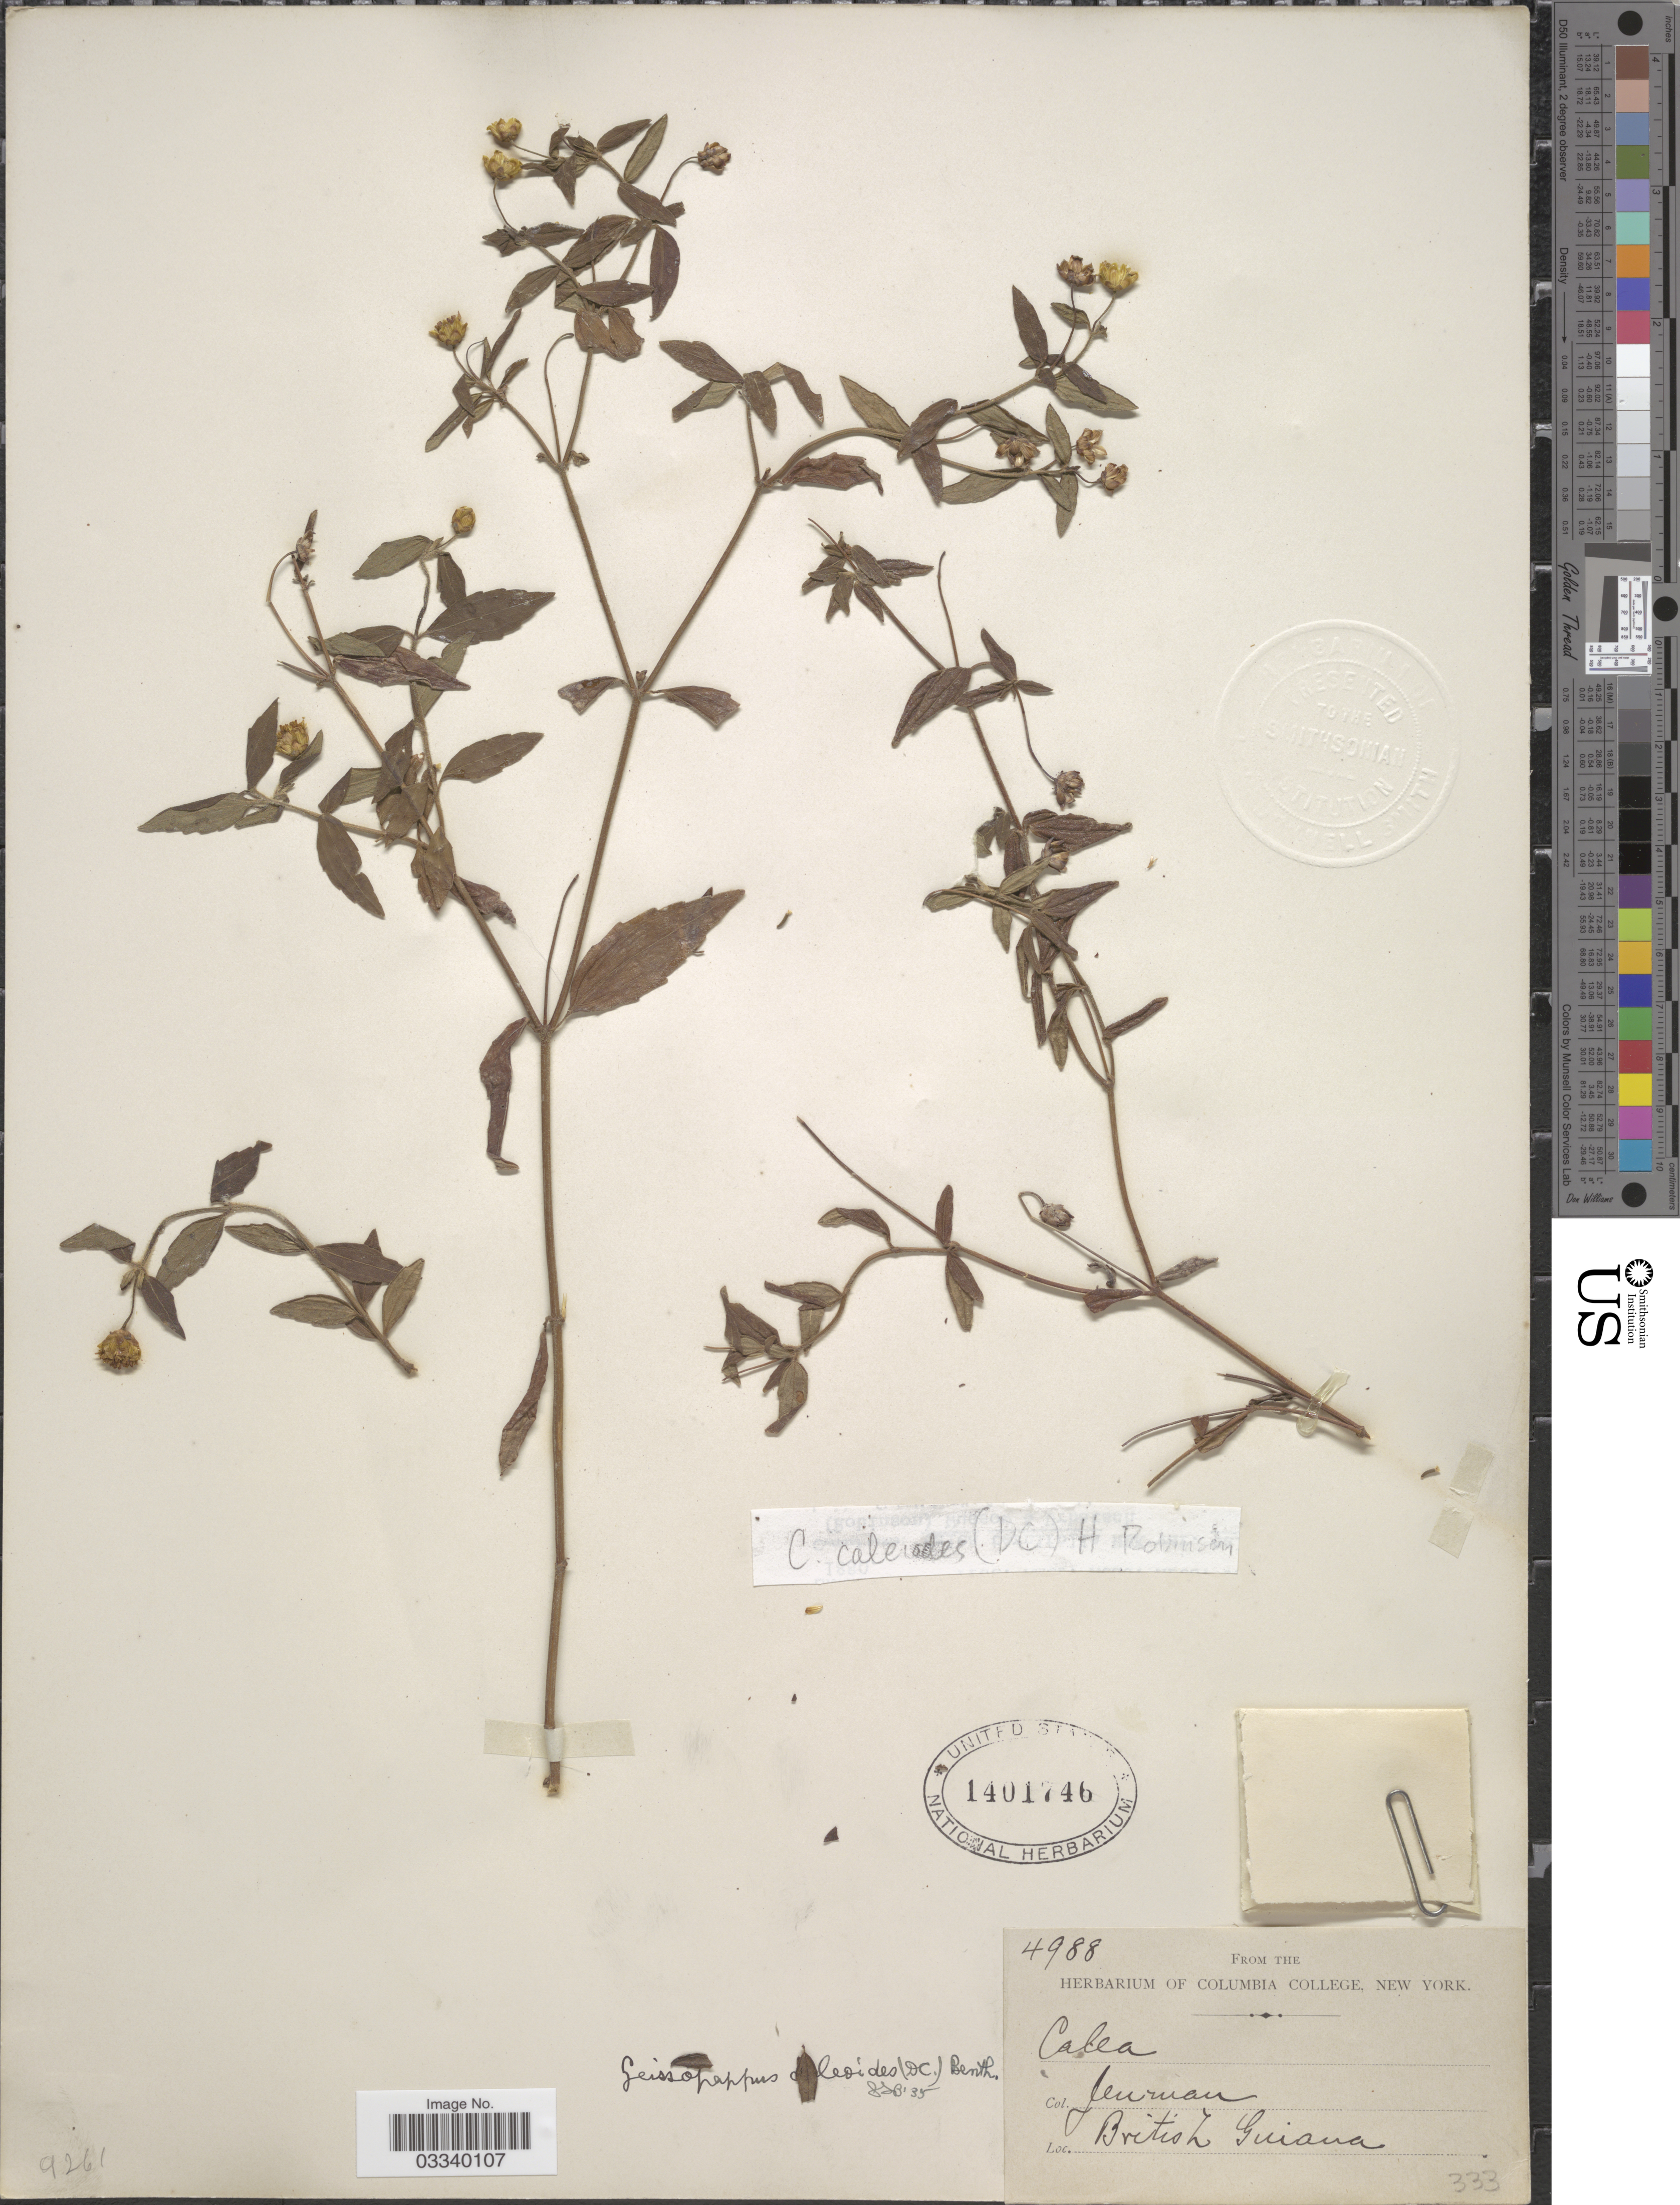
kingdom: Plantae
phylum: Tracheophyta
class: Magnoliopsida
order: Asterales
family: Asteraceae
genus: Calea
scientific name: Calea caleoides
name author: (DC.) H. Rob.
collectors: -. Jenman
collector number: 4988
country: Guyana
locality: British Guiana.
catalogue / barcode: US 1401746